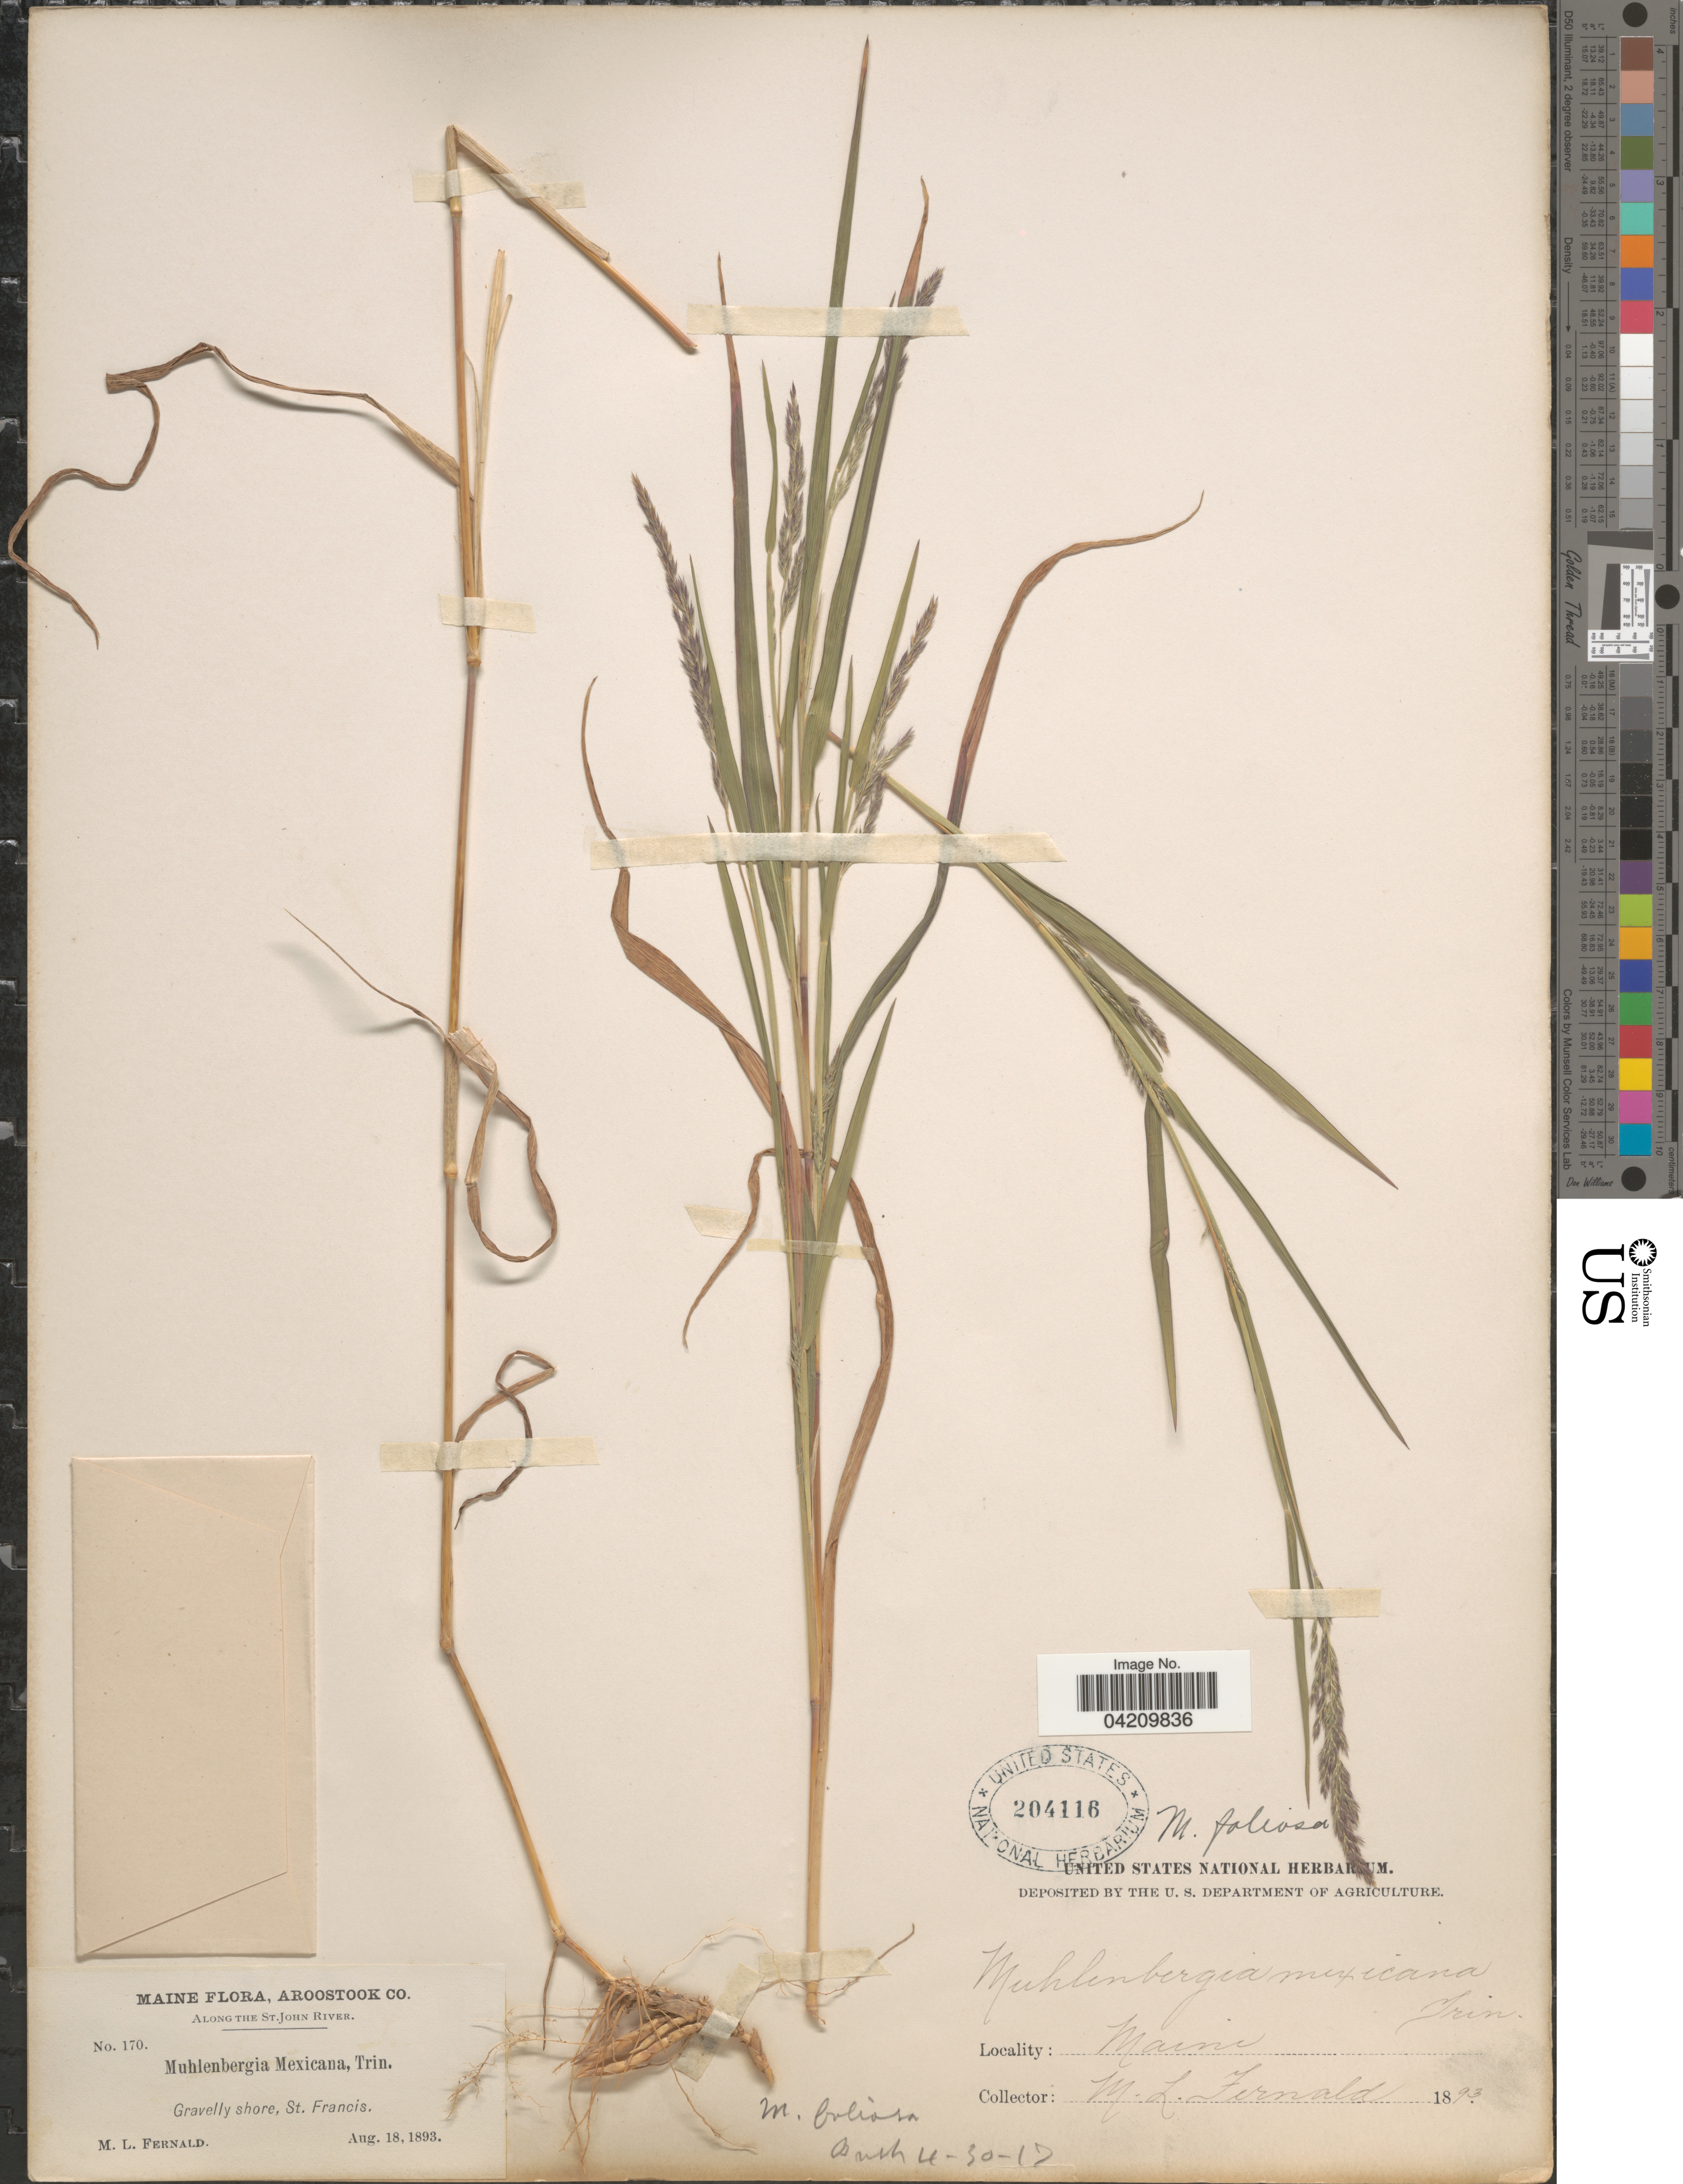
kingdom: Plantae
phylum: Tracheophyta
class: Liliopsida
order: Poales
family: Poaceae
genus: Muhlenbergia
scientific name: Muhlenbergia mexicana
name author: (L.) Trin.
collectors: M. L. Fernald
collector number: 170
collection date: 1893-08-18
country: United States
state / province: Maine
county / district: Aroostook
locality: Along the St. John River. St. Francis.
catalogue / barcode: US 204116